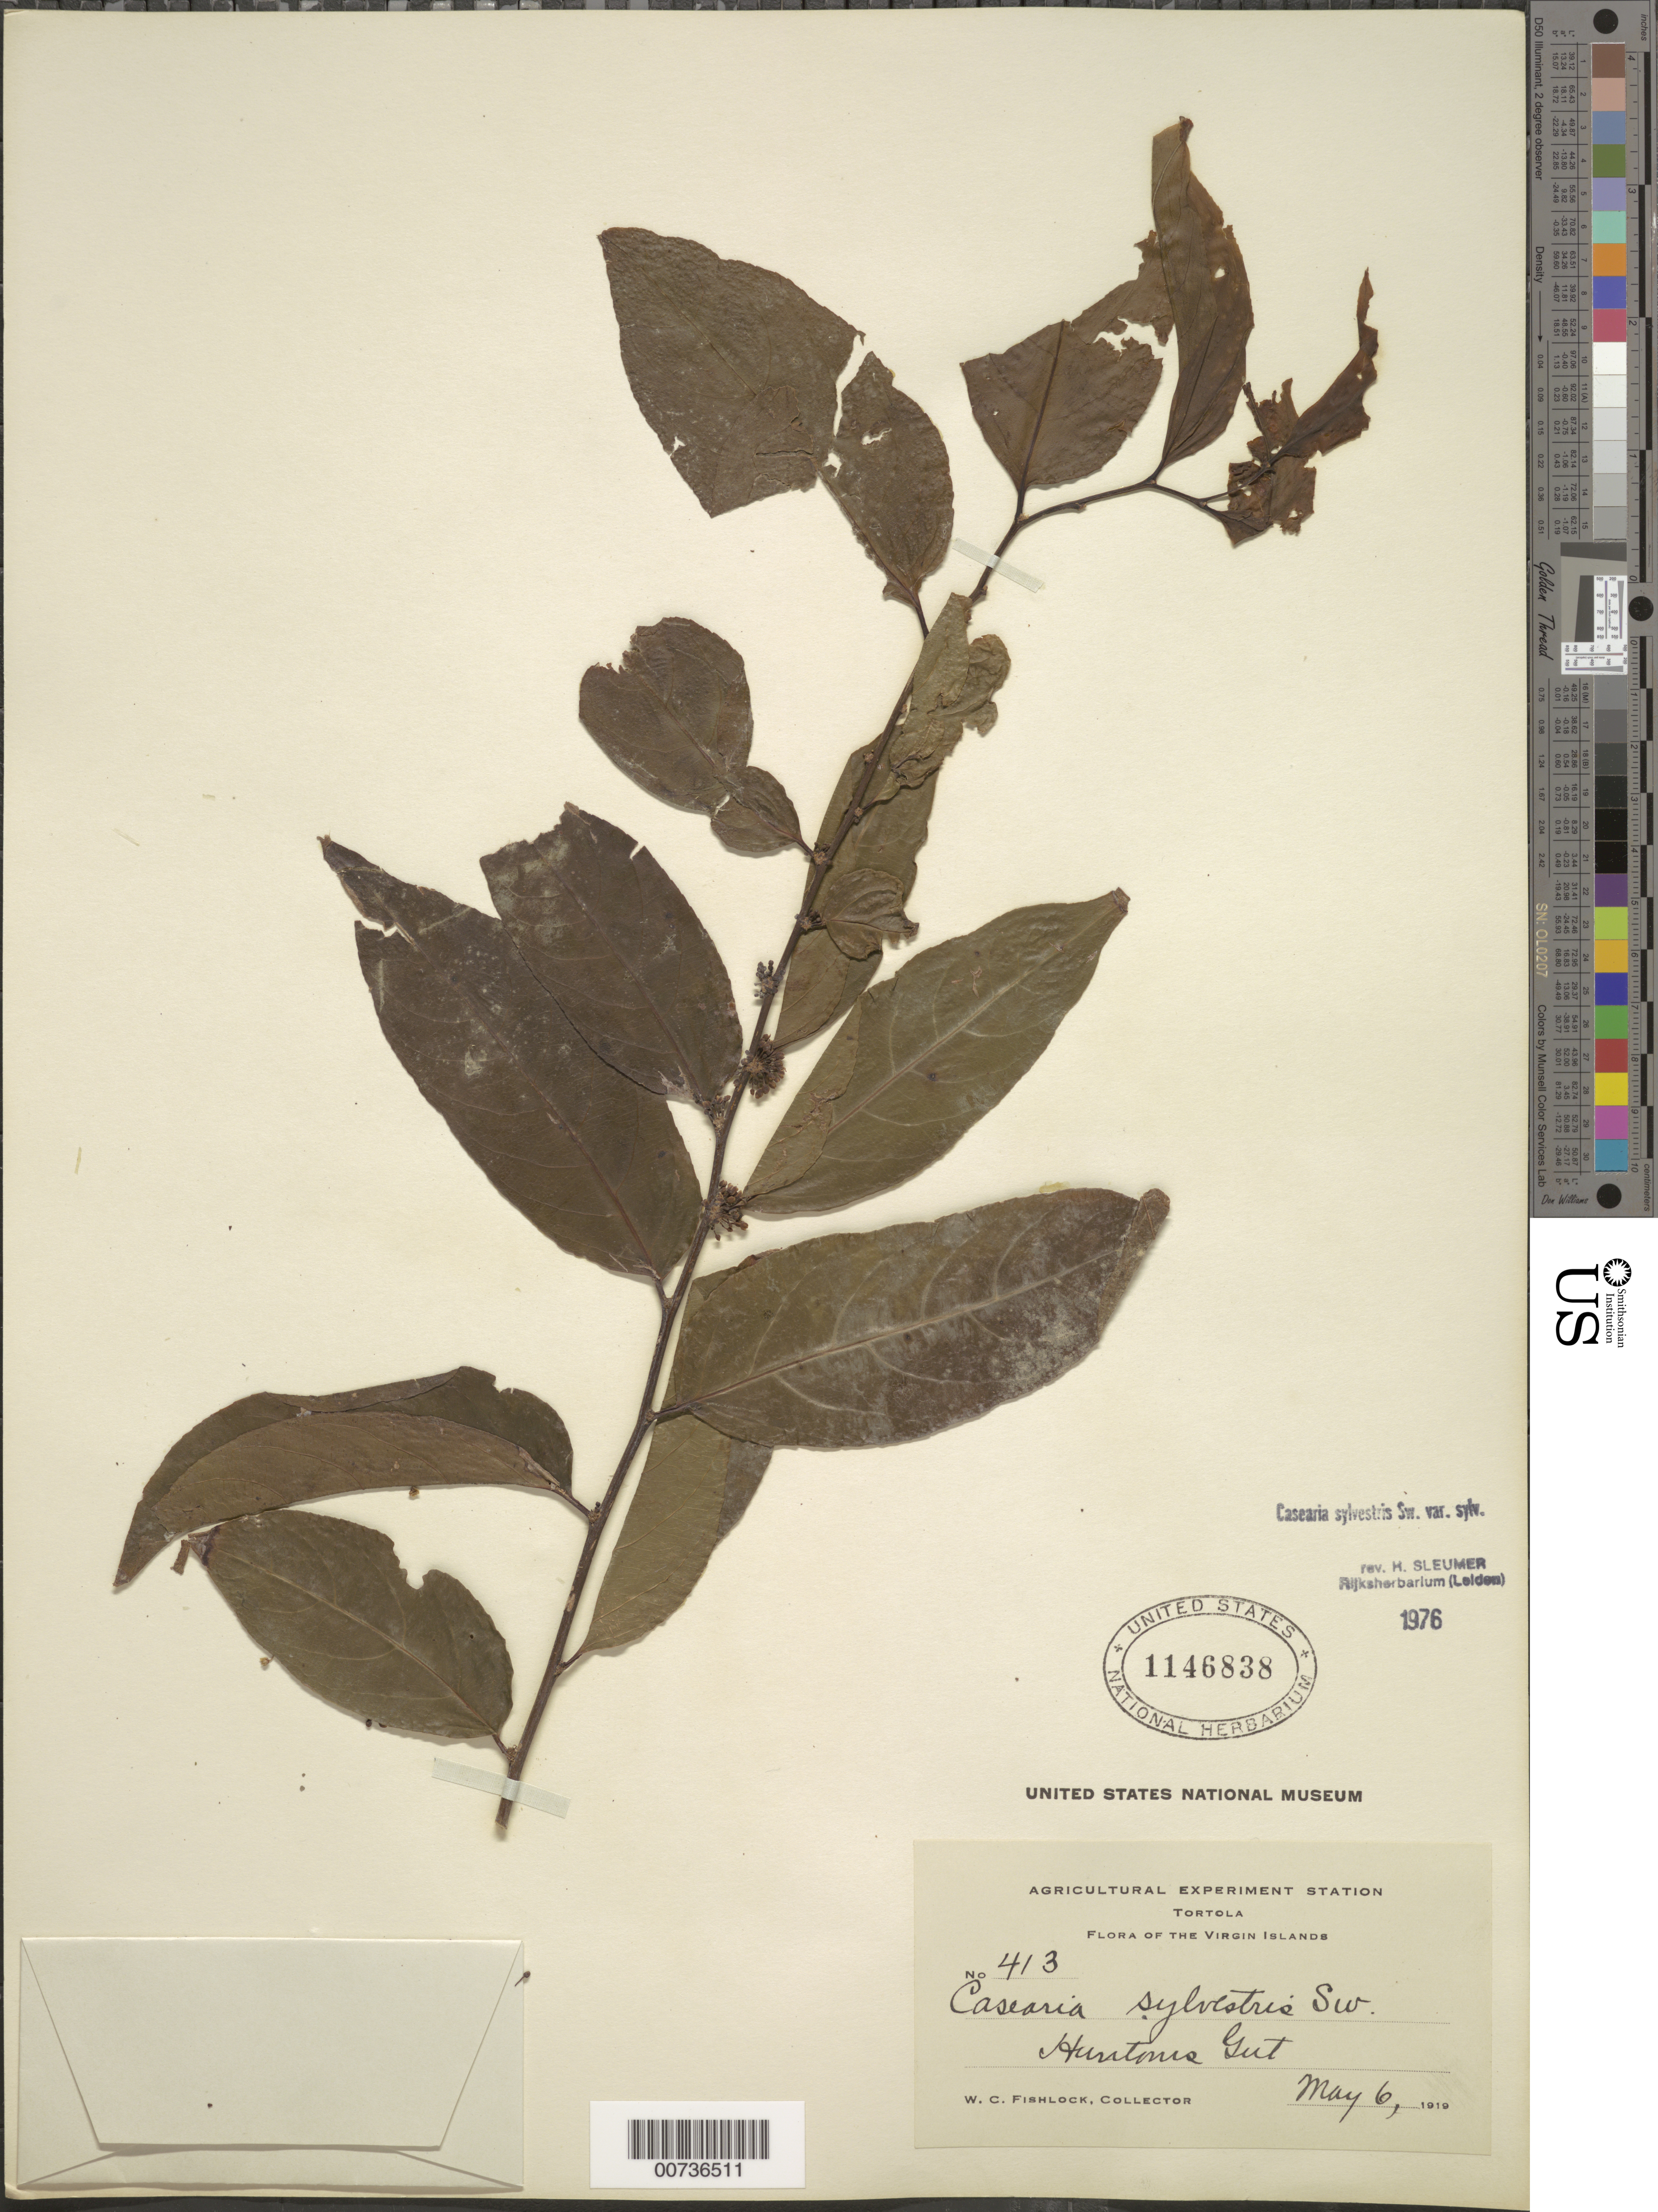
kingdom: Plantae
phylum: Tracheophyta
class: Magnoliopsida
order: Malpighiales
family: Salicaceae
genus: Casearia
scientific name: Casearia sylvestris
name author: Sw.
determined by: Sleumer, H. O.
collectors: W. Fishlock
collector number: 413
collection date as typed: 06 May 1919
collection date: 1919-05-06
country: British Virgin Islands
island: Tortola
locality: Hunstones gut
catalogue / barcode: US 1146838